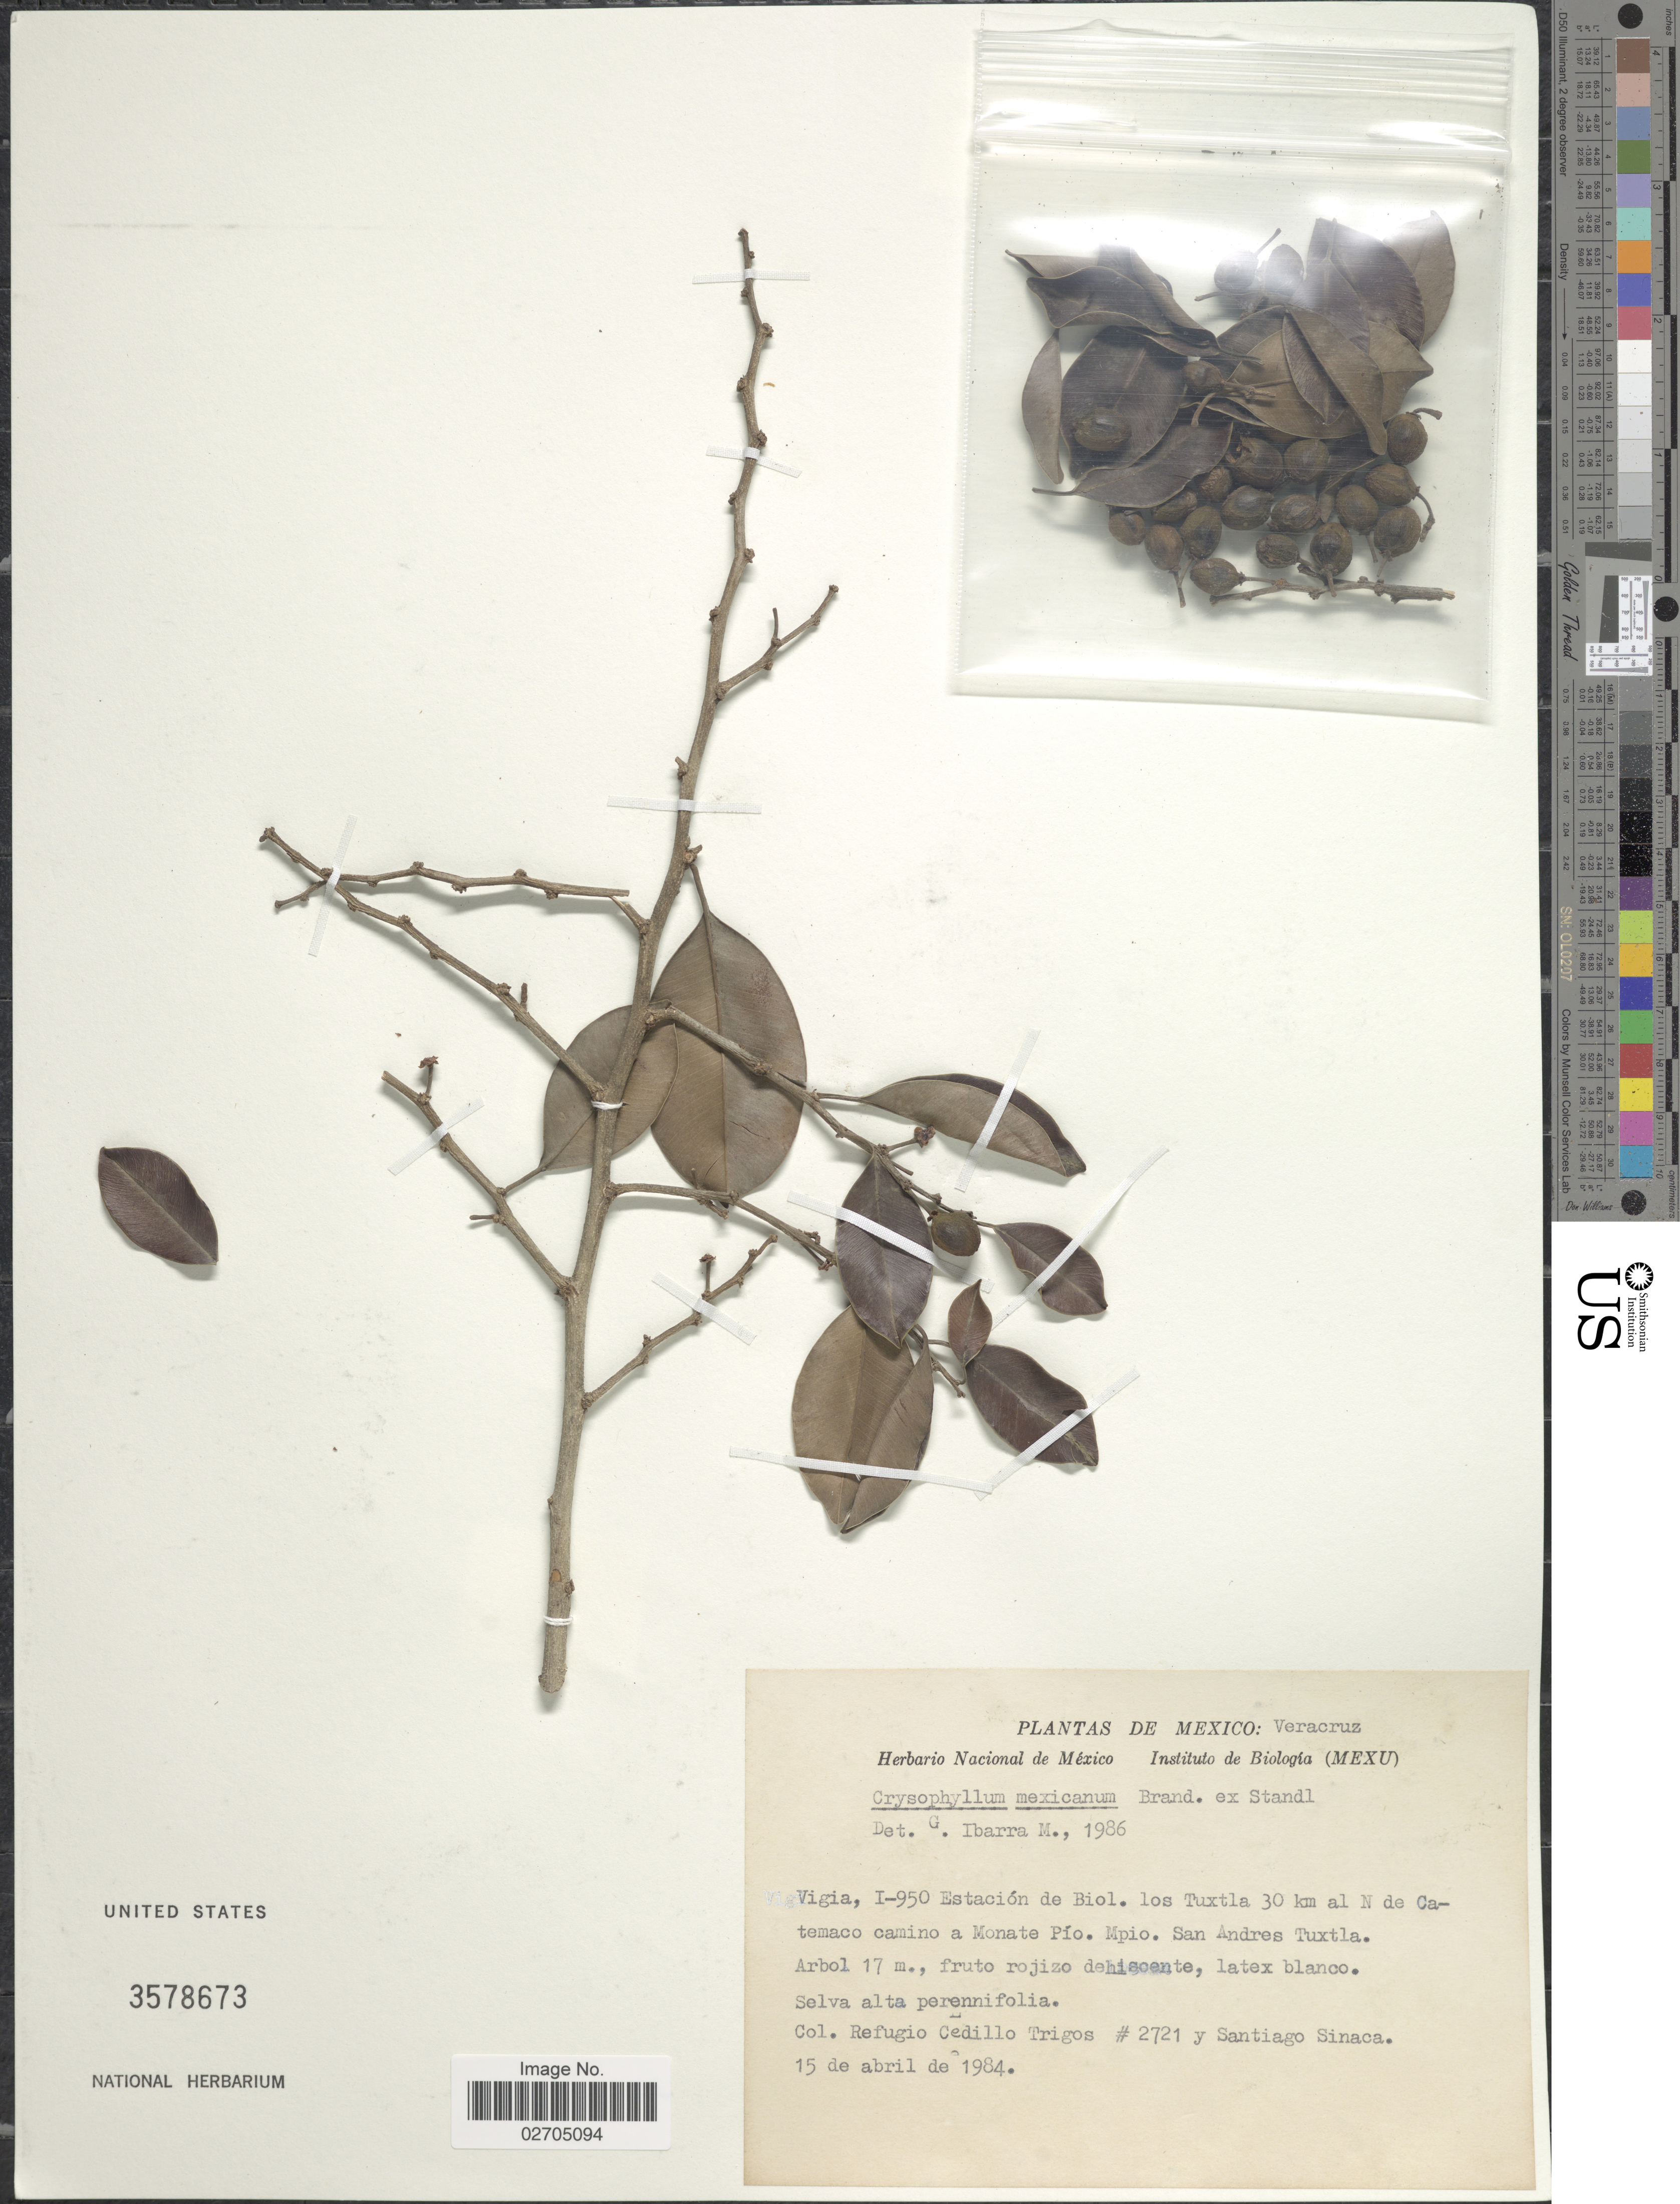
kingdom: Plantae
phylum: Tracheophyta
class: Magnoliopsida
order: Ericales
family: Sapotaceae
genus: Chrysophyllum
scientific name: Chrysophyllum mexicanum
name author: Brandegee ex Standl.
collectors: R. CedilloT. & S. Sinaca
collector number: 2721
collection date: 1984-04-15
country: Mexico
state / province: Veracruz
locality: Vigia, I-950 Estacion de Biol. los Tuxtla 30 km al N de Catemaco camino a Monate Pio. Mpio. San Andres Tuxtla.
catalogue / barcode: US 3578673